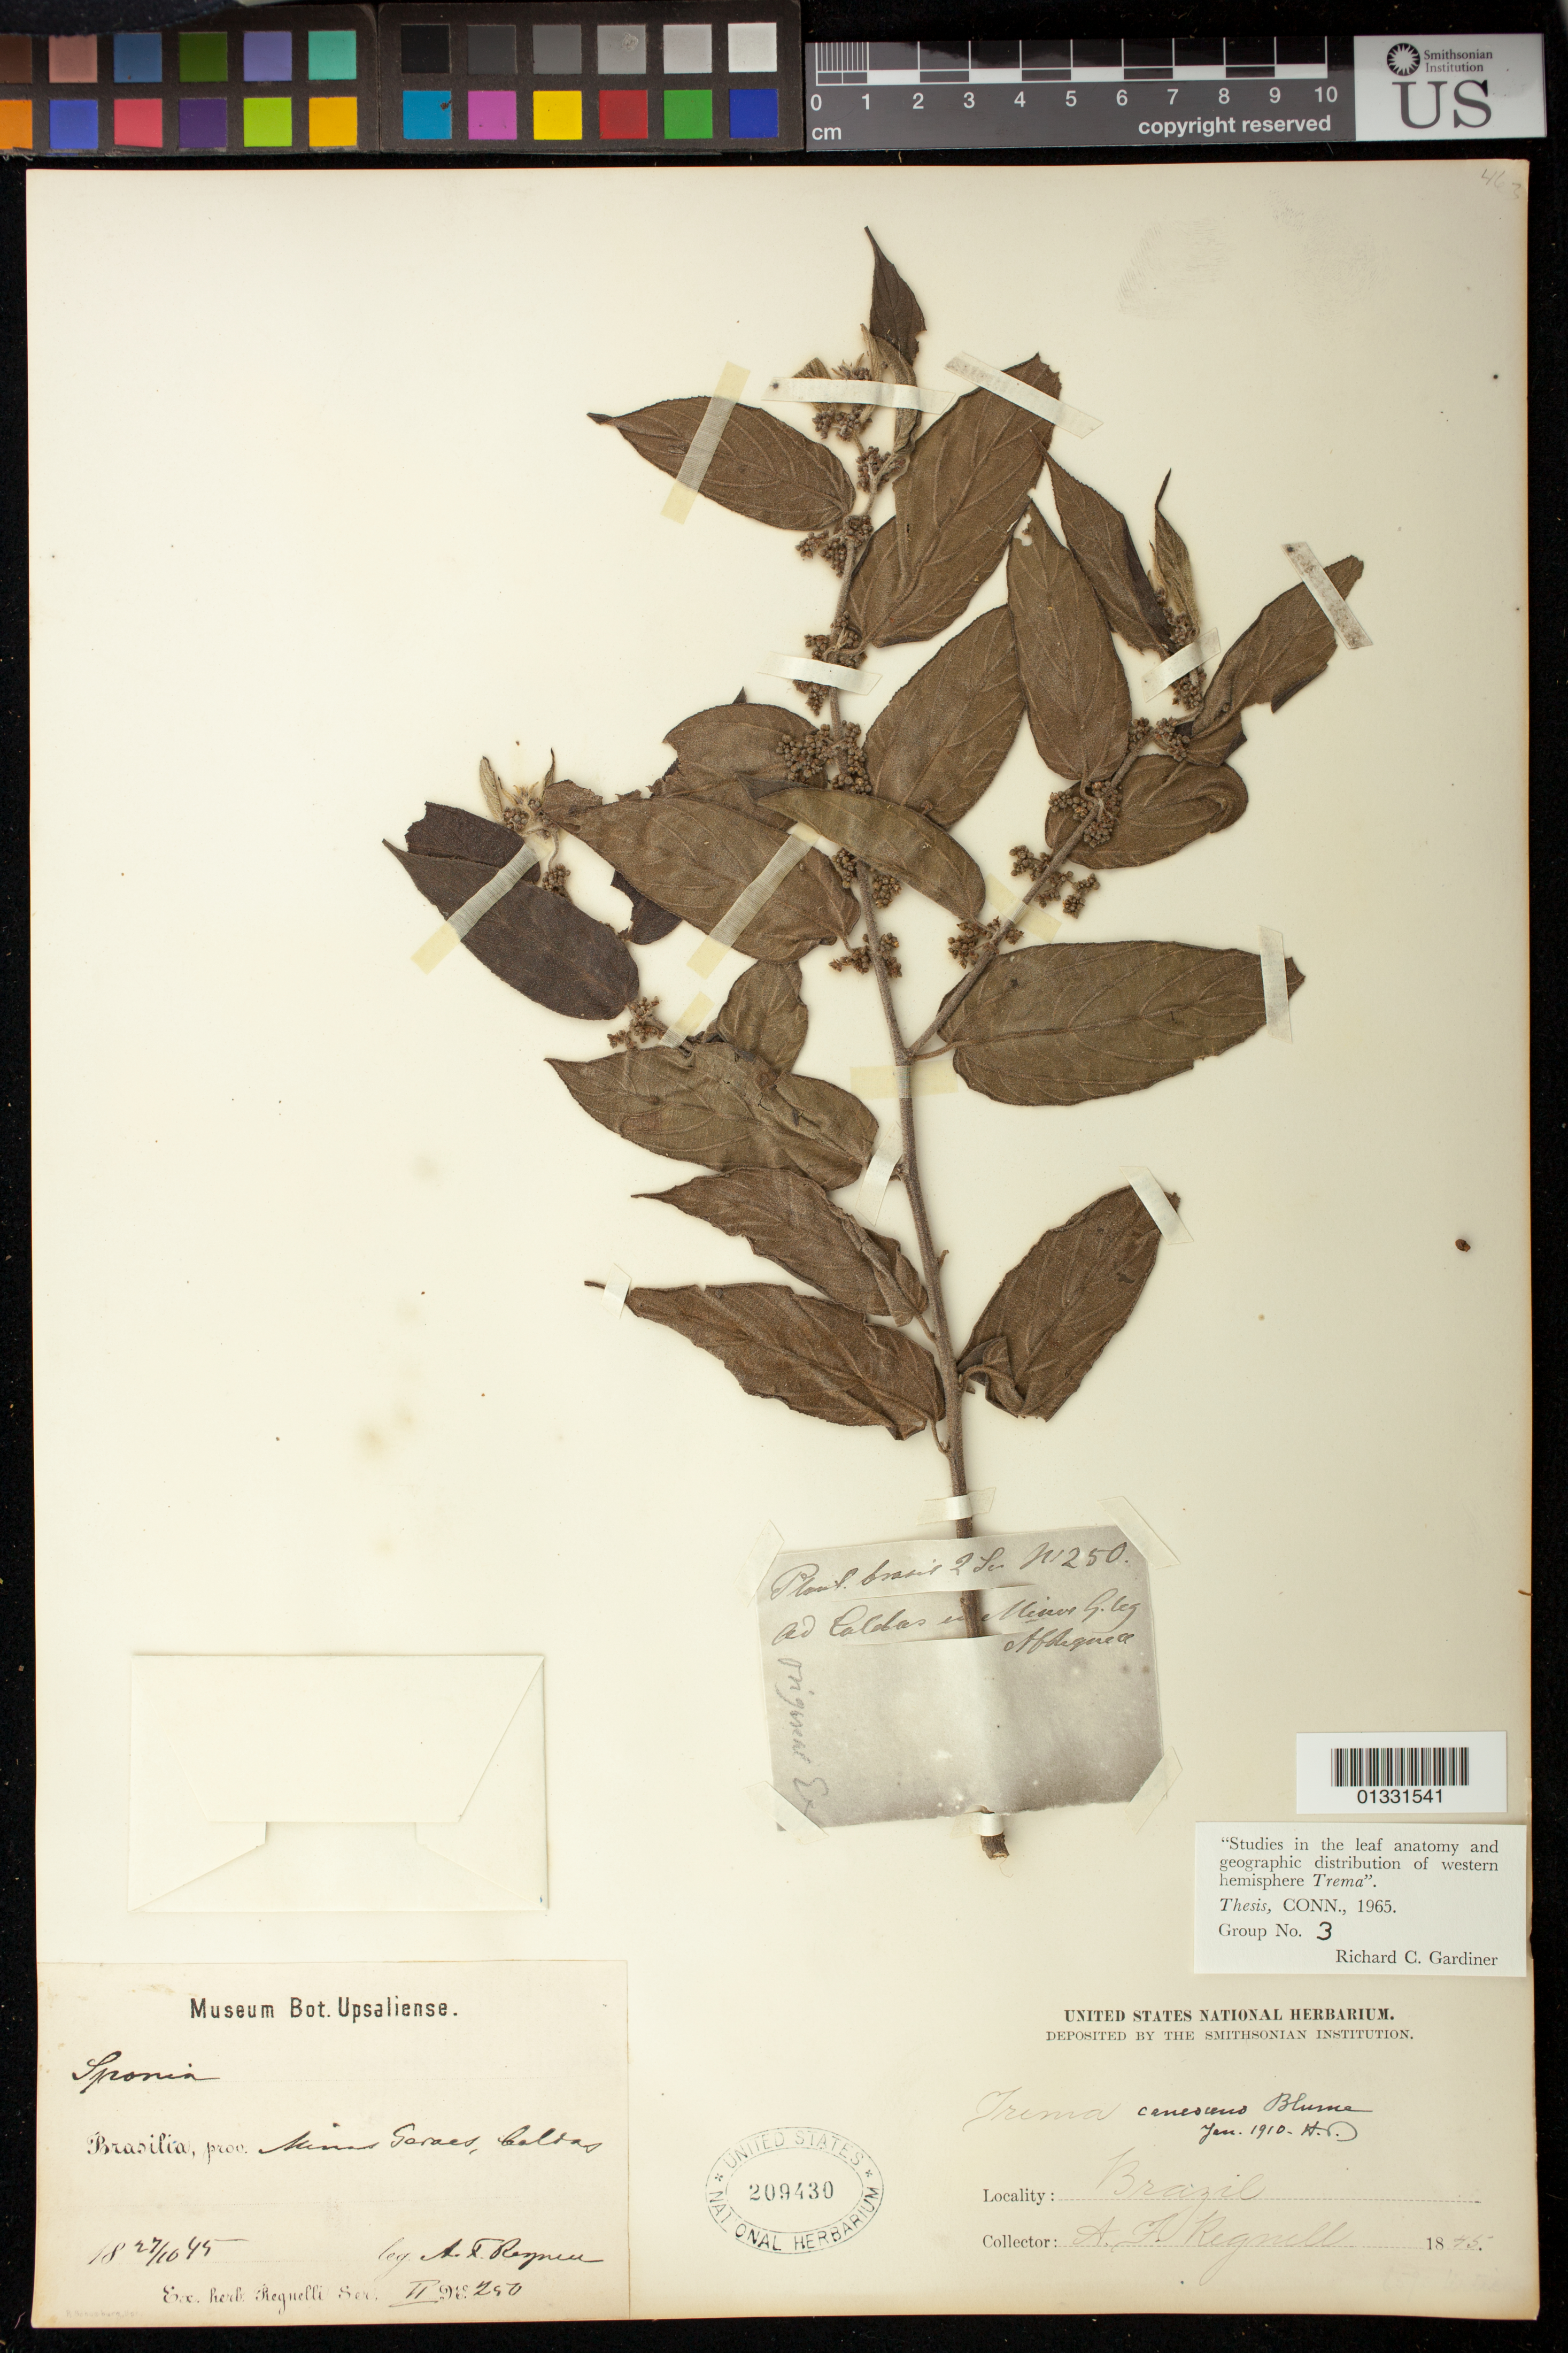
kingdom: Plantae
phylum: Tracheophyta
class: Magnoliopsida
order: Rosales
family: Cannabaceae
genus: Trema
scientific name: Trema micranthum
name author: (L.) Blume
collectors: A. Regnell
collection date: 1845-10-27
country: Brazil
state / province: Minas Gerais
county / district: Caldas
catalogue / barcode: US 209430